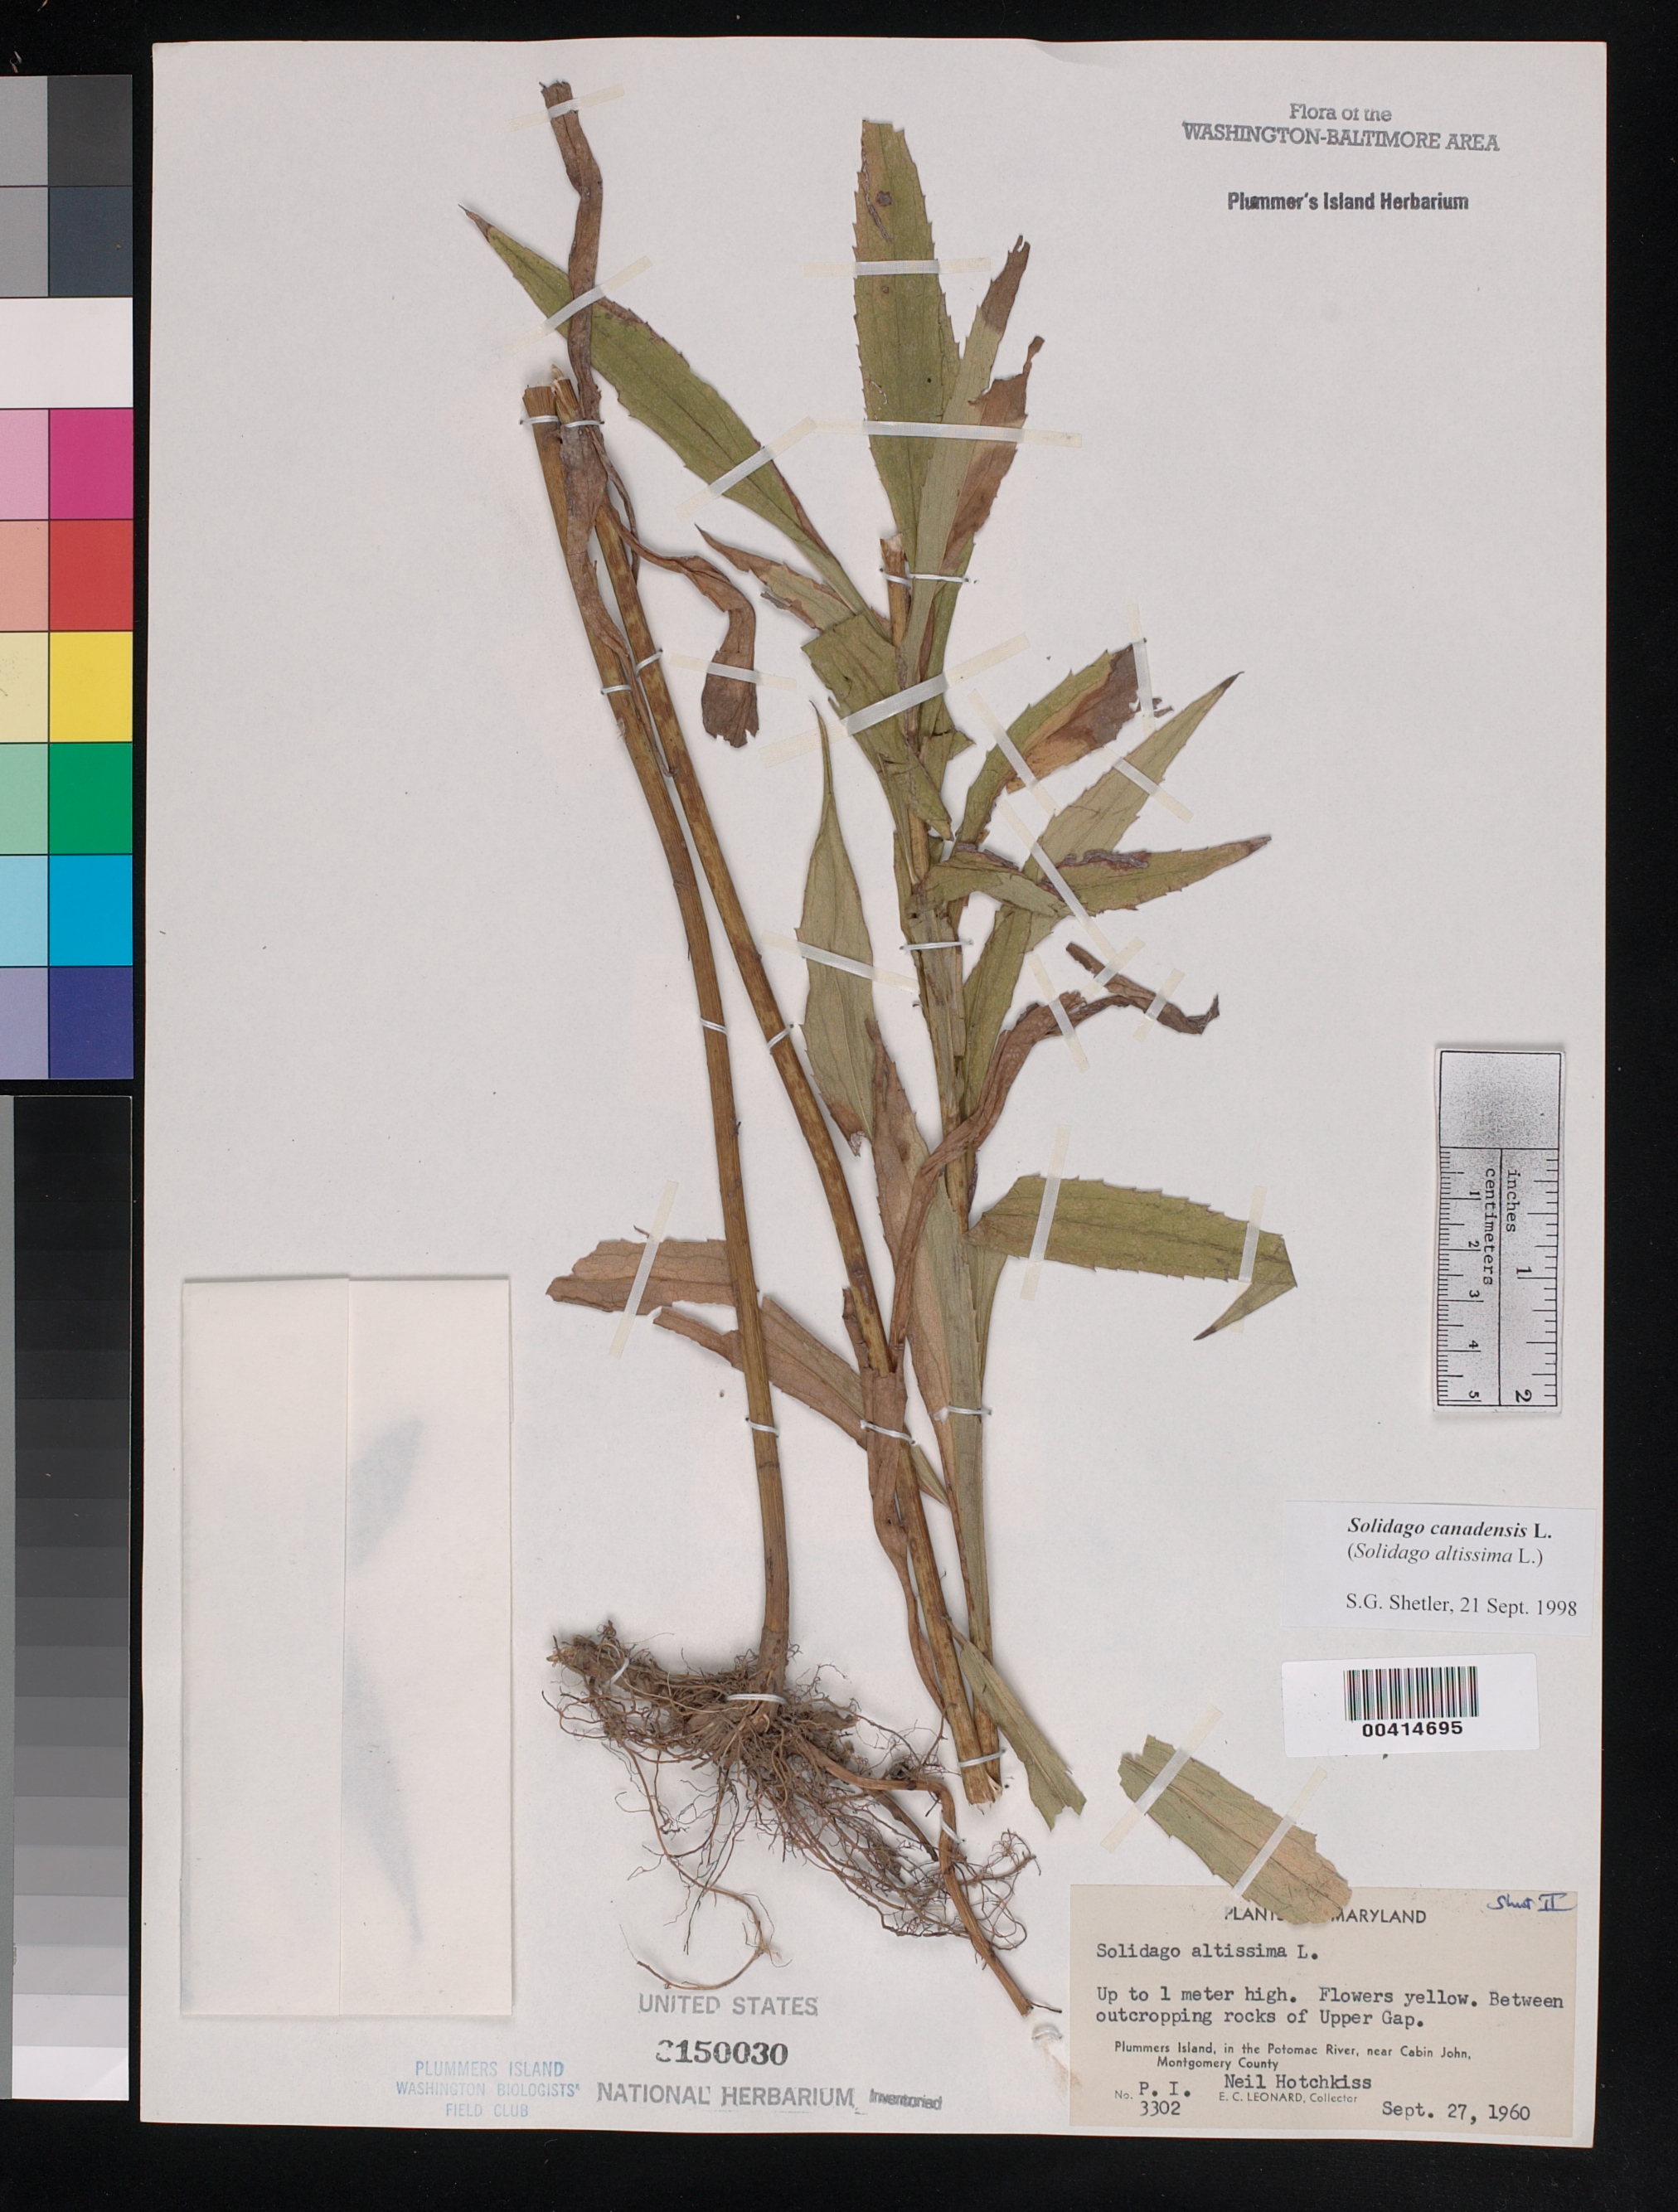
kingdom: Plantae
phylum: Tracheophyta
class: Magnoliopsida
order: Asterales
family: Asteraceae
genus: Solidago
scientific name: Solidago canadensis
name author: L.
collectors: E. C. Leonard & N. Hotchkiss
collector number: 3302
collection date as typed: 27 Sep 1960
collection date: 1960-09-27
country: United States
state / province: Maryland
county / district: Montgomery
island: Plummers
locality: Plummer's Island, on rocks of Upper Gap Plummers Island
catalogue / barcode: US 3150030